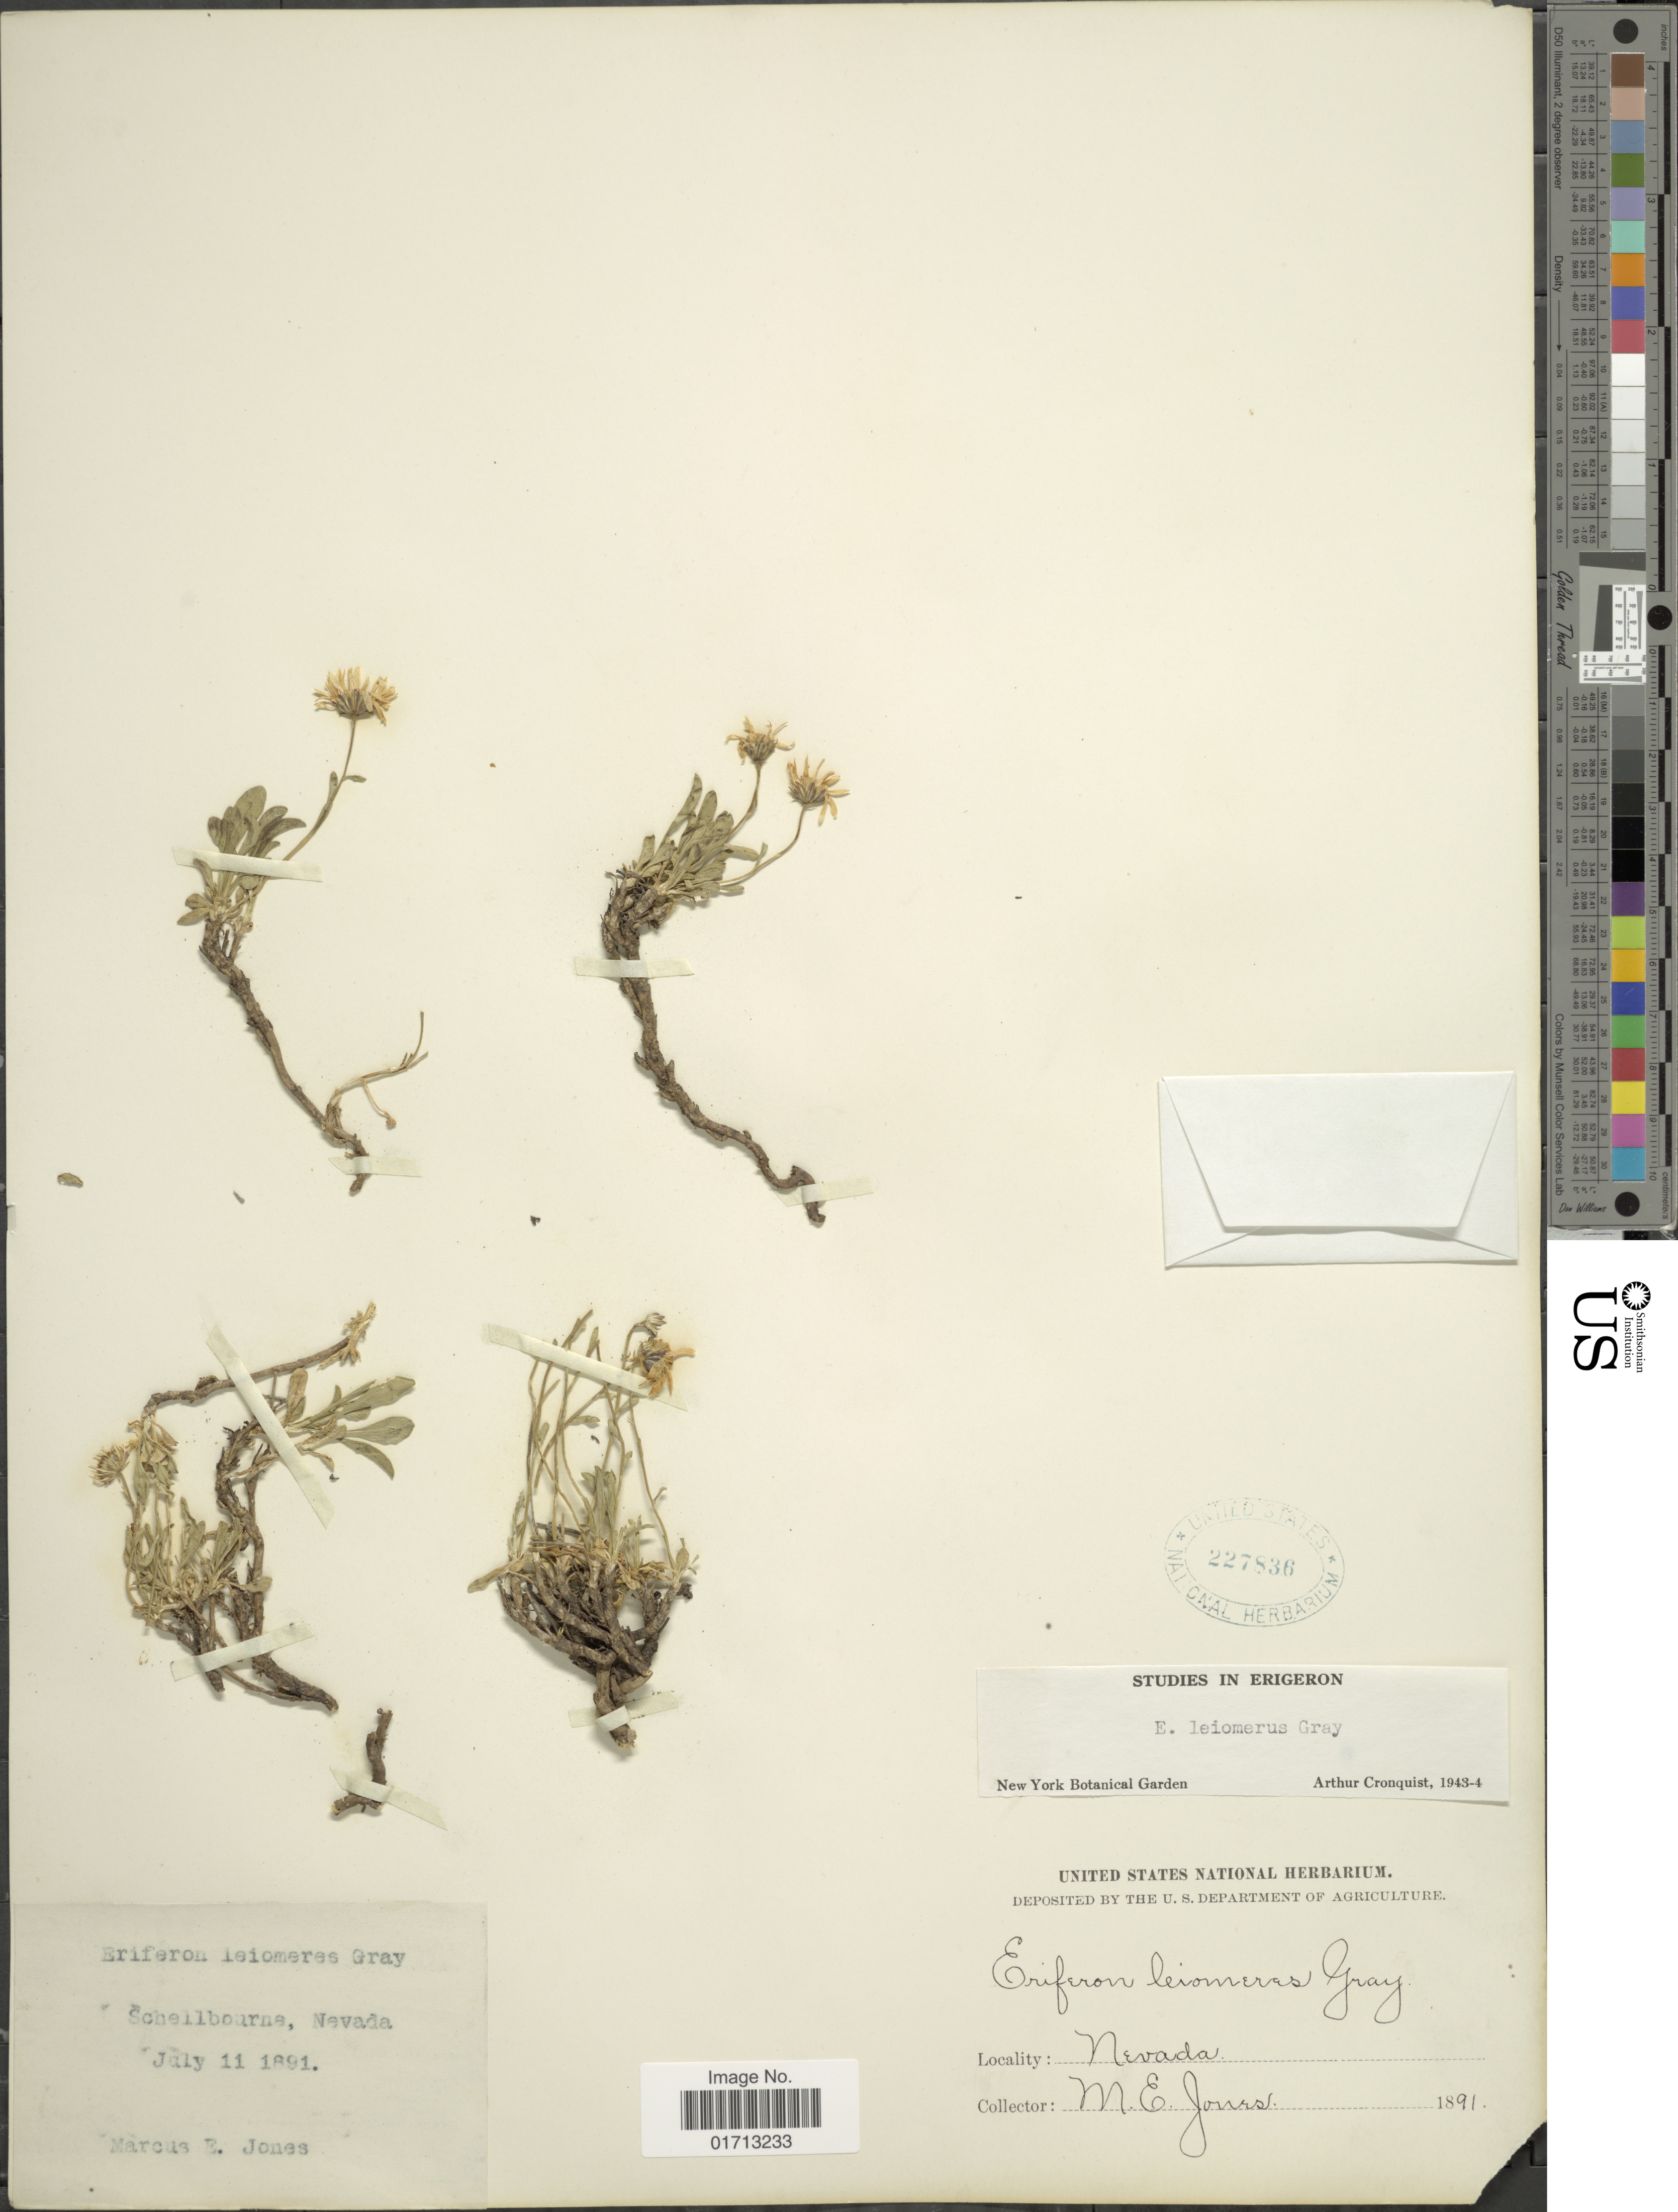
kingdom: Plantae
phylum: Tracheophyta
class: Magnoliopsida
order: Asterales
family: Asteraceae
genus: Erigeron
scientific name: Erigeron leiomerus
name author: A. Gray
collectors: M. E. Jones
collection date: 1891-07-11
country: United States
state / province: Nevada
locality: Schellbourne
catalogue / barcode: US 227836